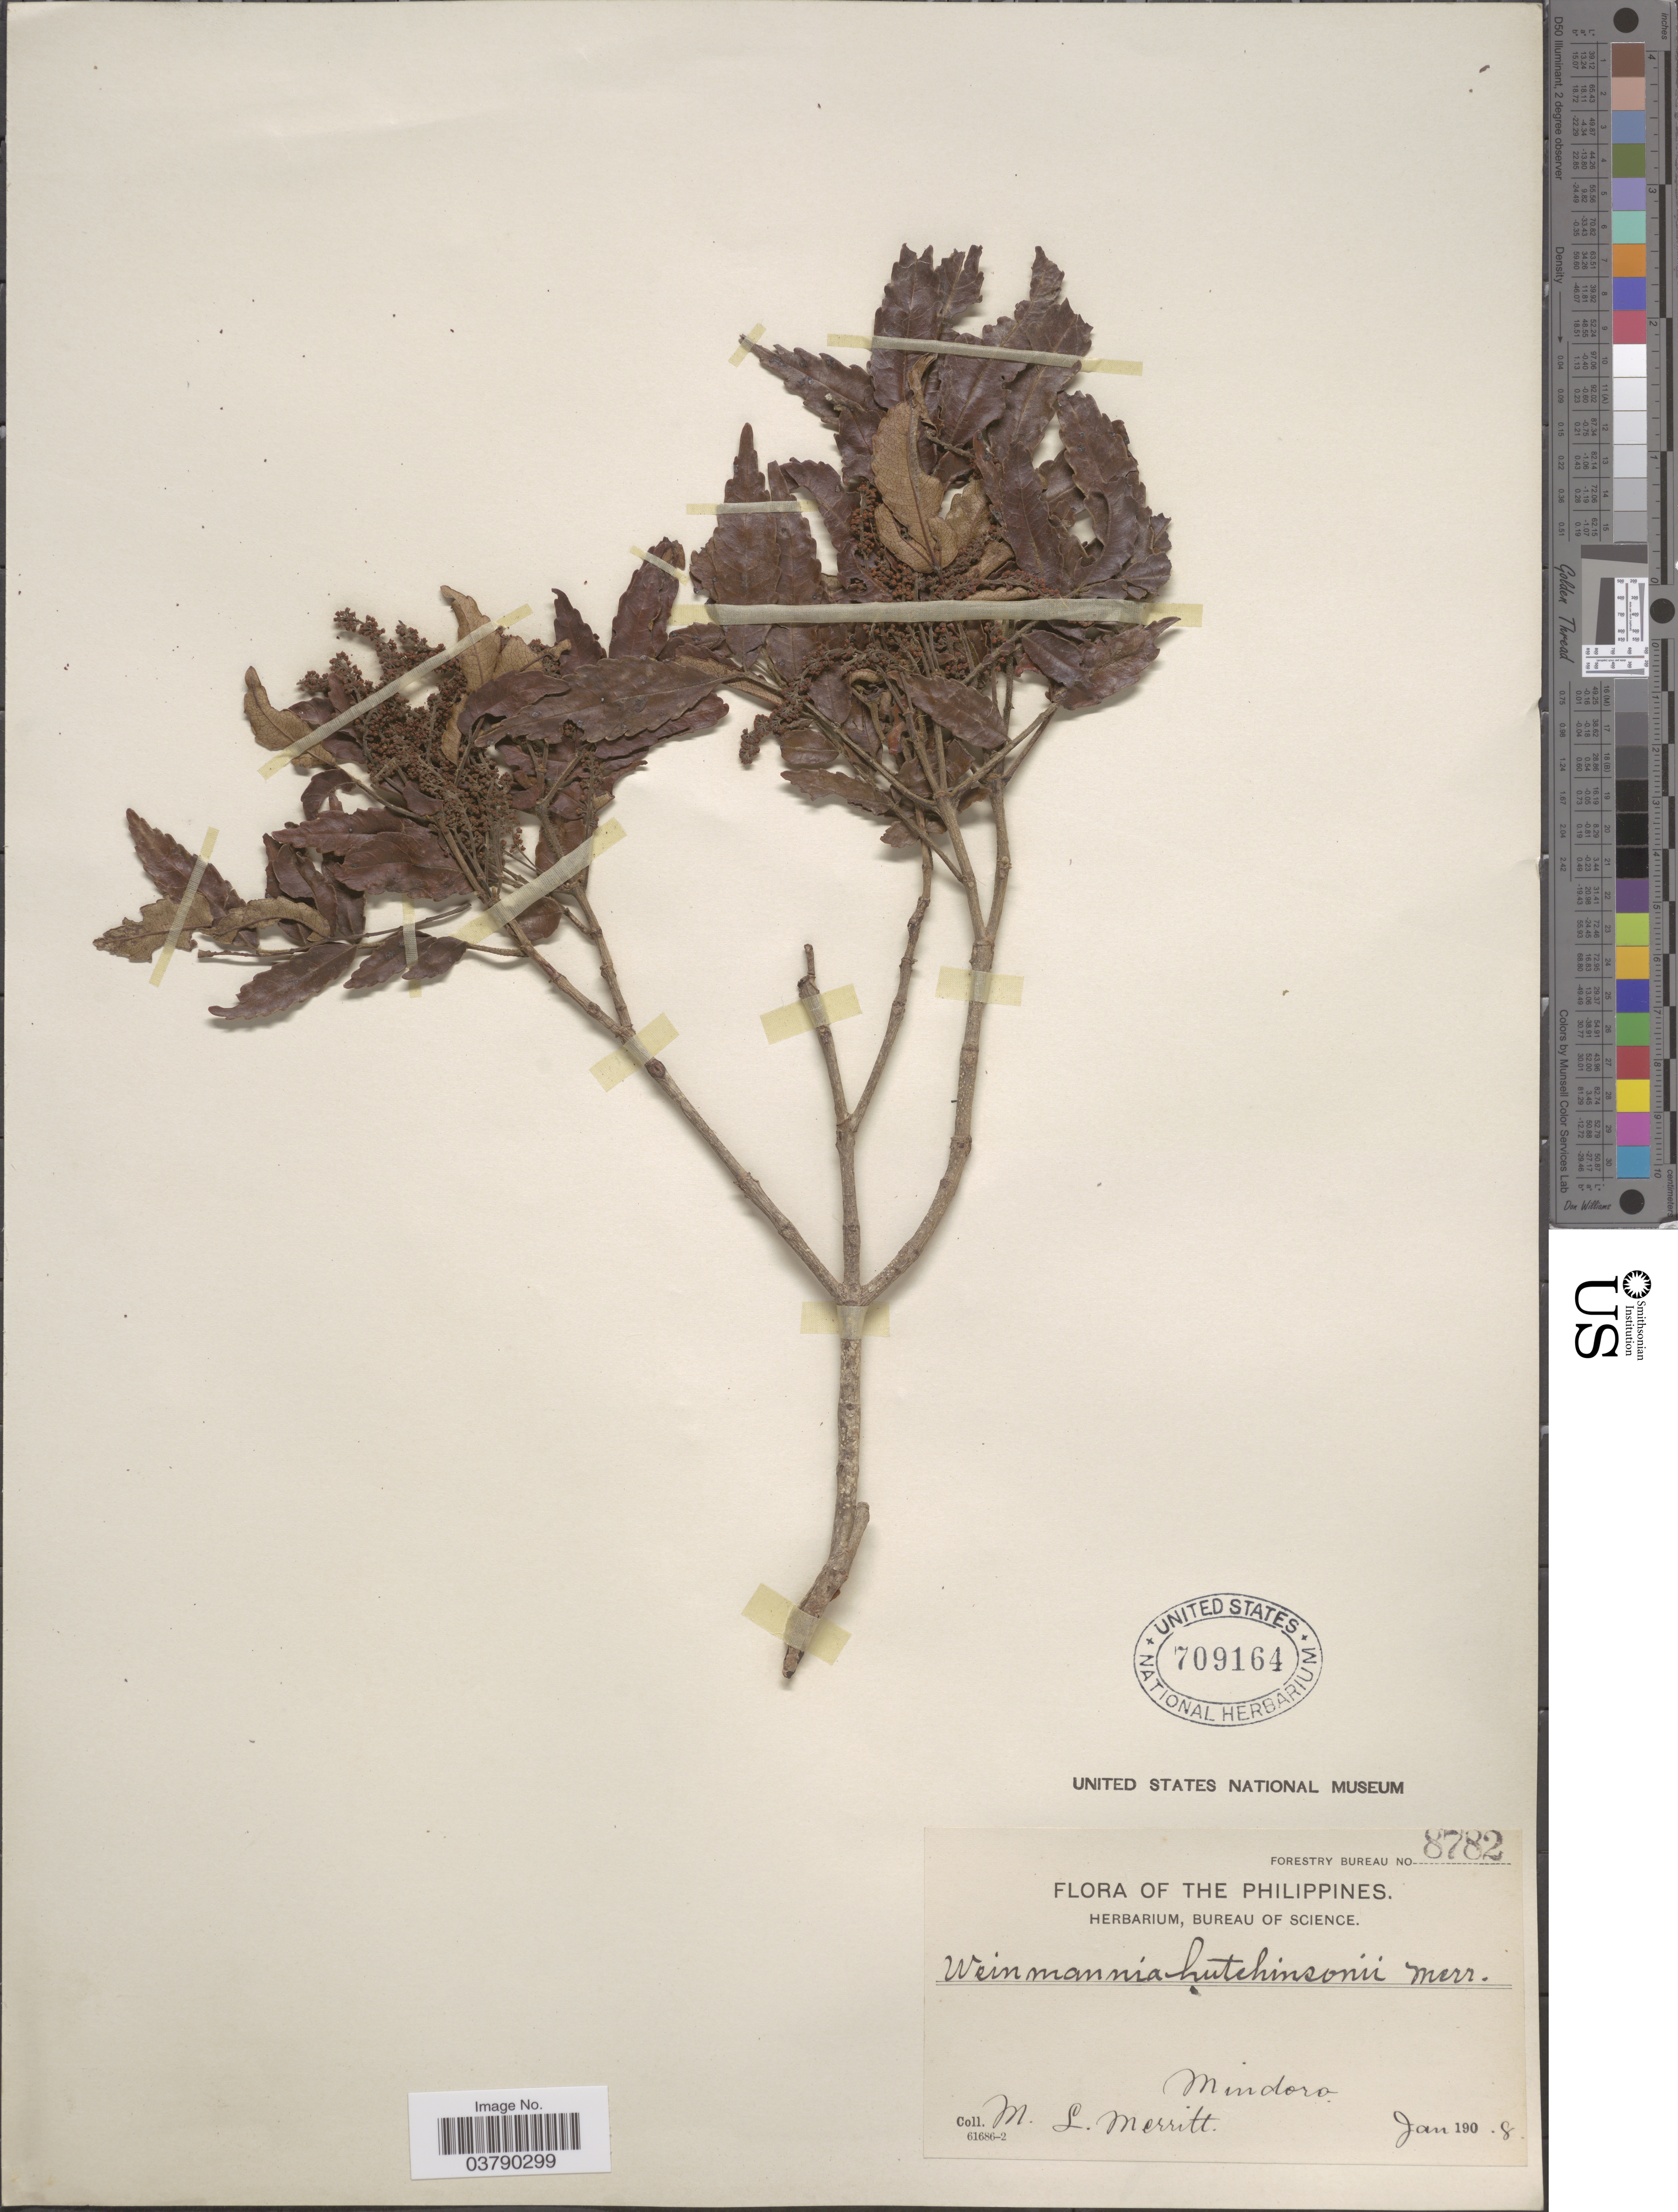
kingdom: Plantae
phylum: Tracheophyta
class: Magnoliopsida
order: Oxalidales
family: Cunoniaceae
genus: Pterophylla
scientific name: Pterophylla hutchinsonii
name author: (Merr.) Pillon & H.C. Hopkins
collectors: M. L. Merritt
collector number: Forestry Bureau 8782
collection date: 1908-01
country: Philippines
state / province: Mimaropa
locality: Mindoro.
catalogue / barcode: US 709164